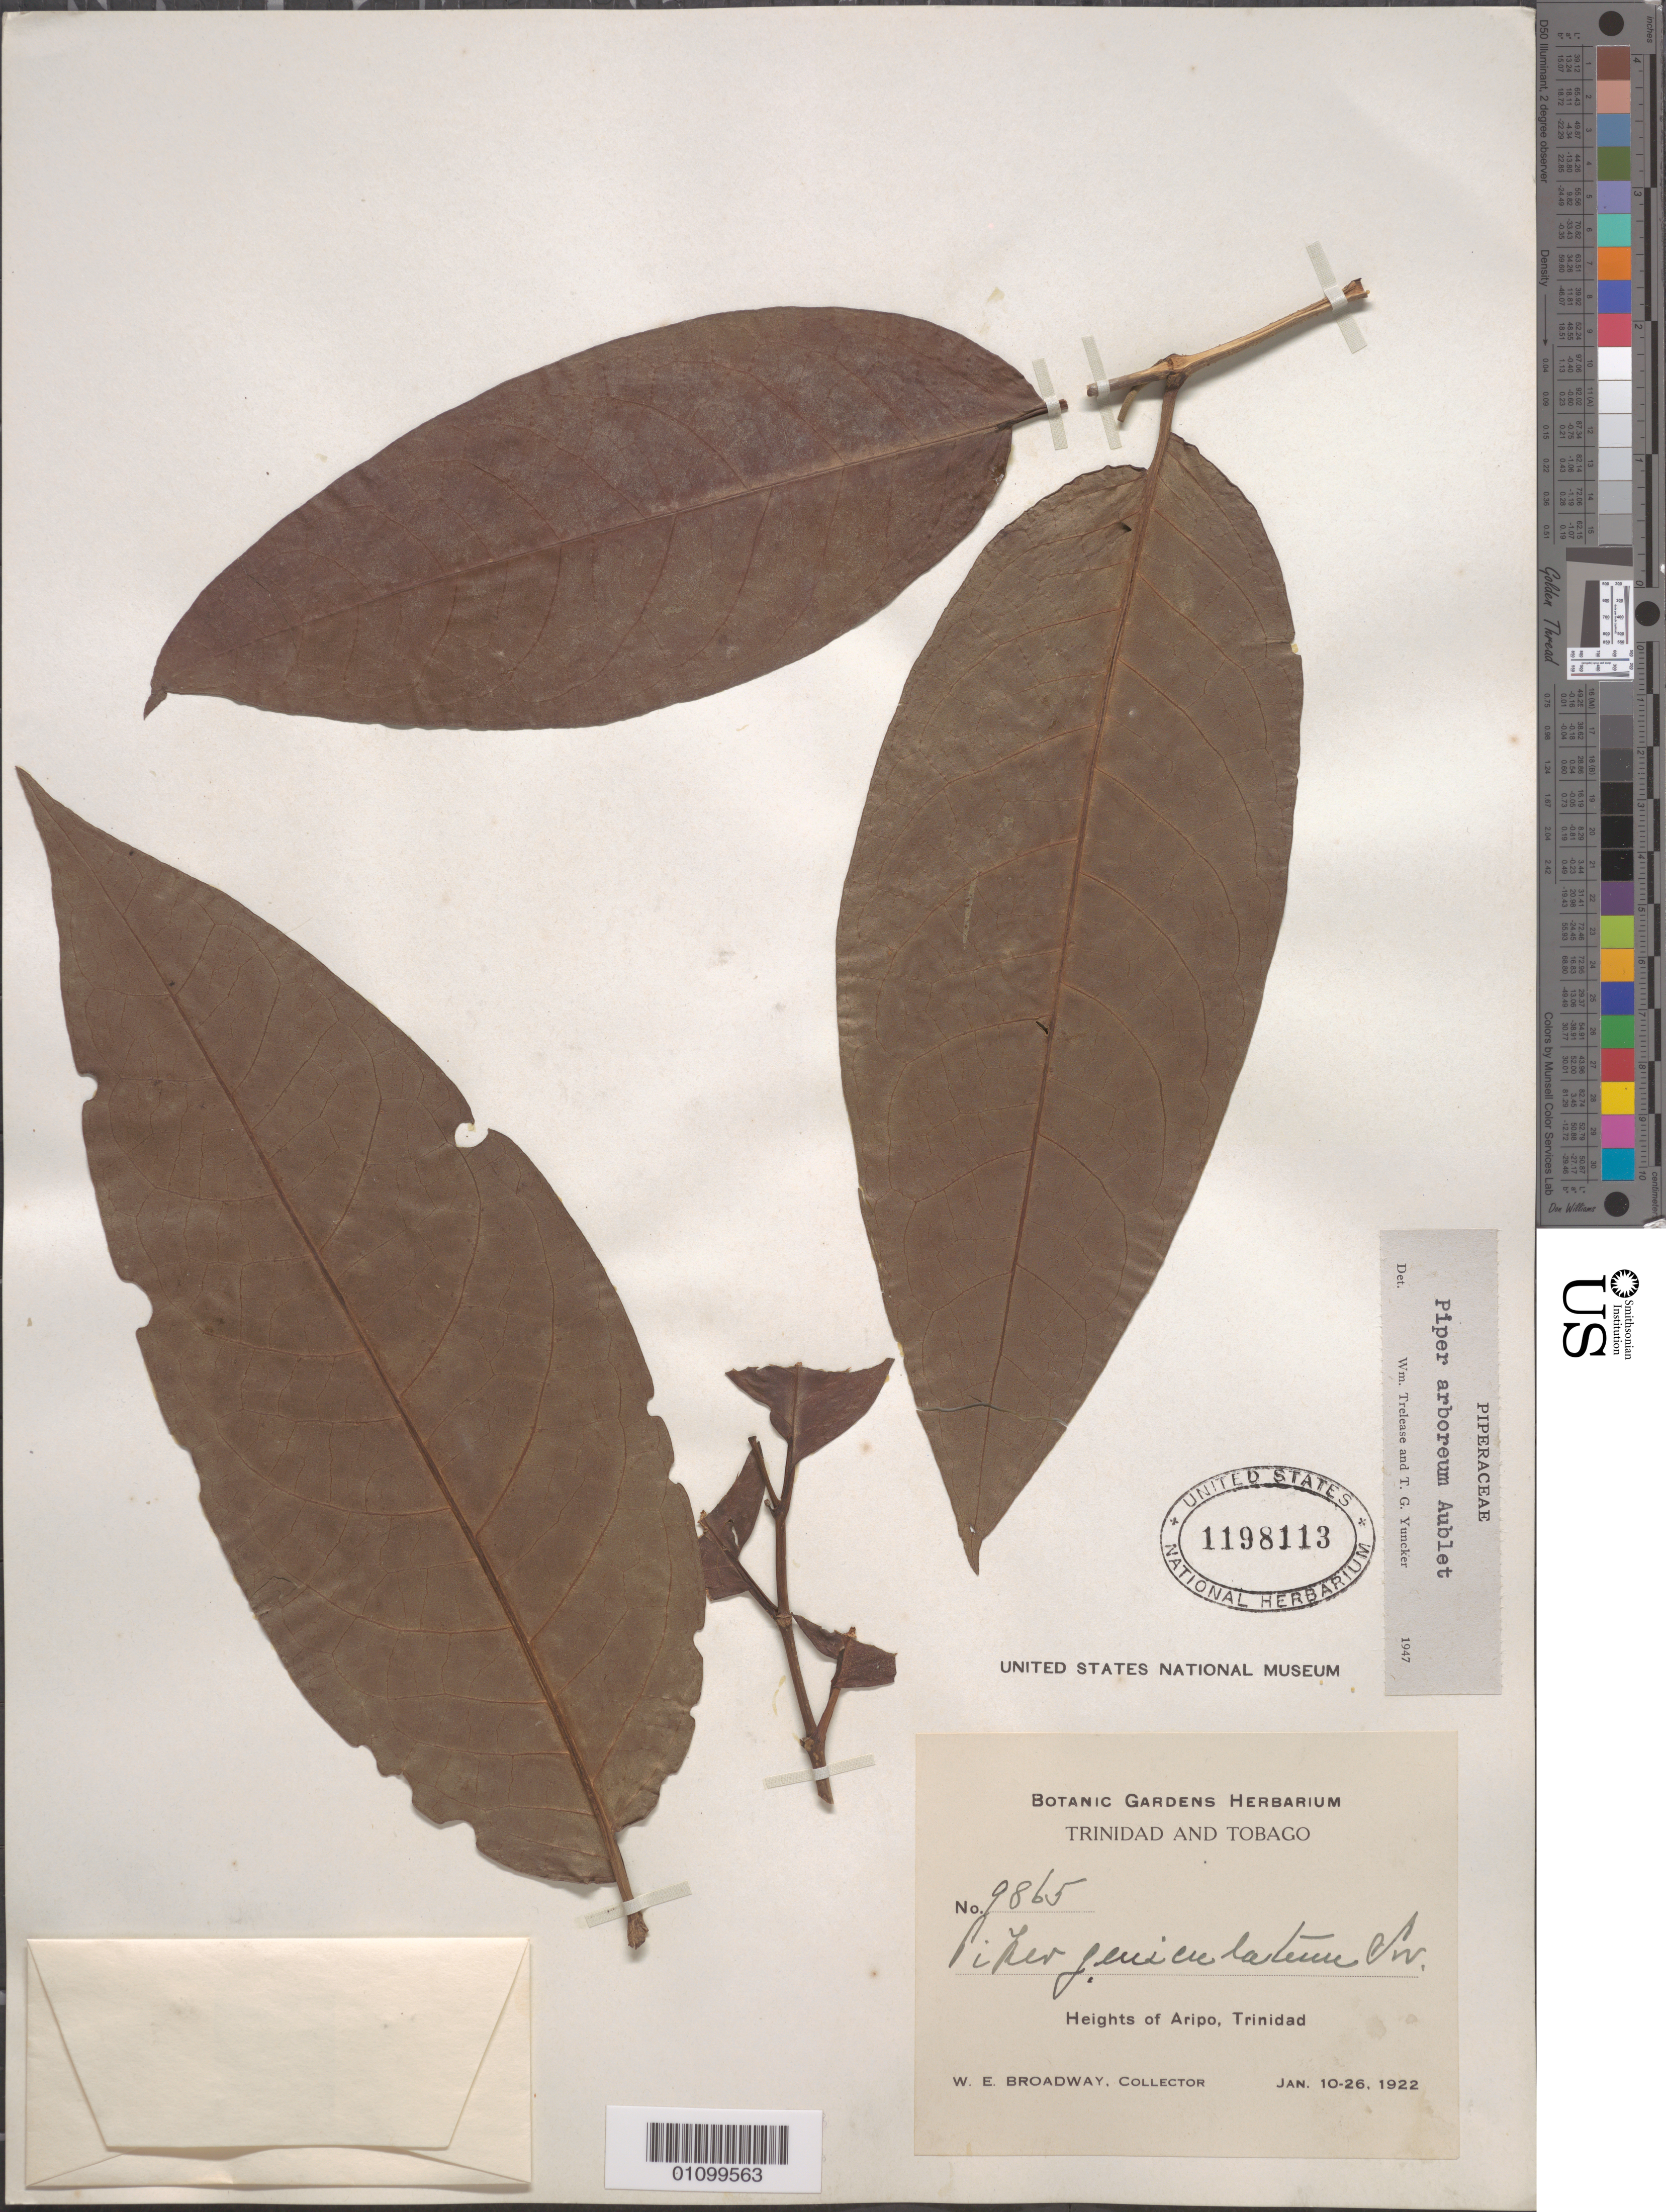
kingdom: Plantae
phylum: Tracheophyta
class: Magnoliopsida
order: Piperales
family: Piperaceae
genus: Piper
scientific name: Piper arboreum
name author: Aubl.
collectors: W. E. Broadway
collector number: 9865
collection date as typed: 10 Jan 1922 to 26 Jan 1922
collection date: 1922-01-10/1922-01-26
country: Trinidad and Tobago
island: Trinidad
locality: Heights of Aripo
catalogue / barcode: US 1198113